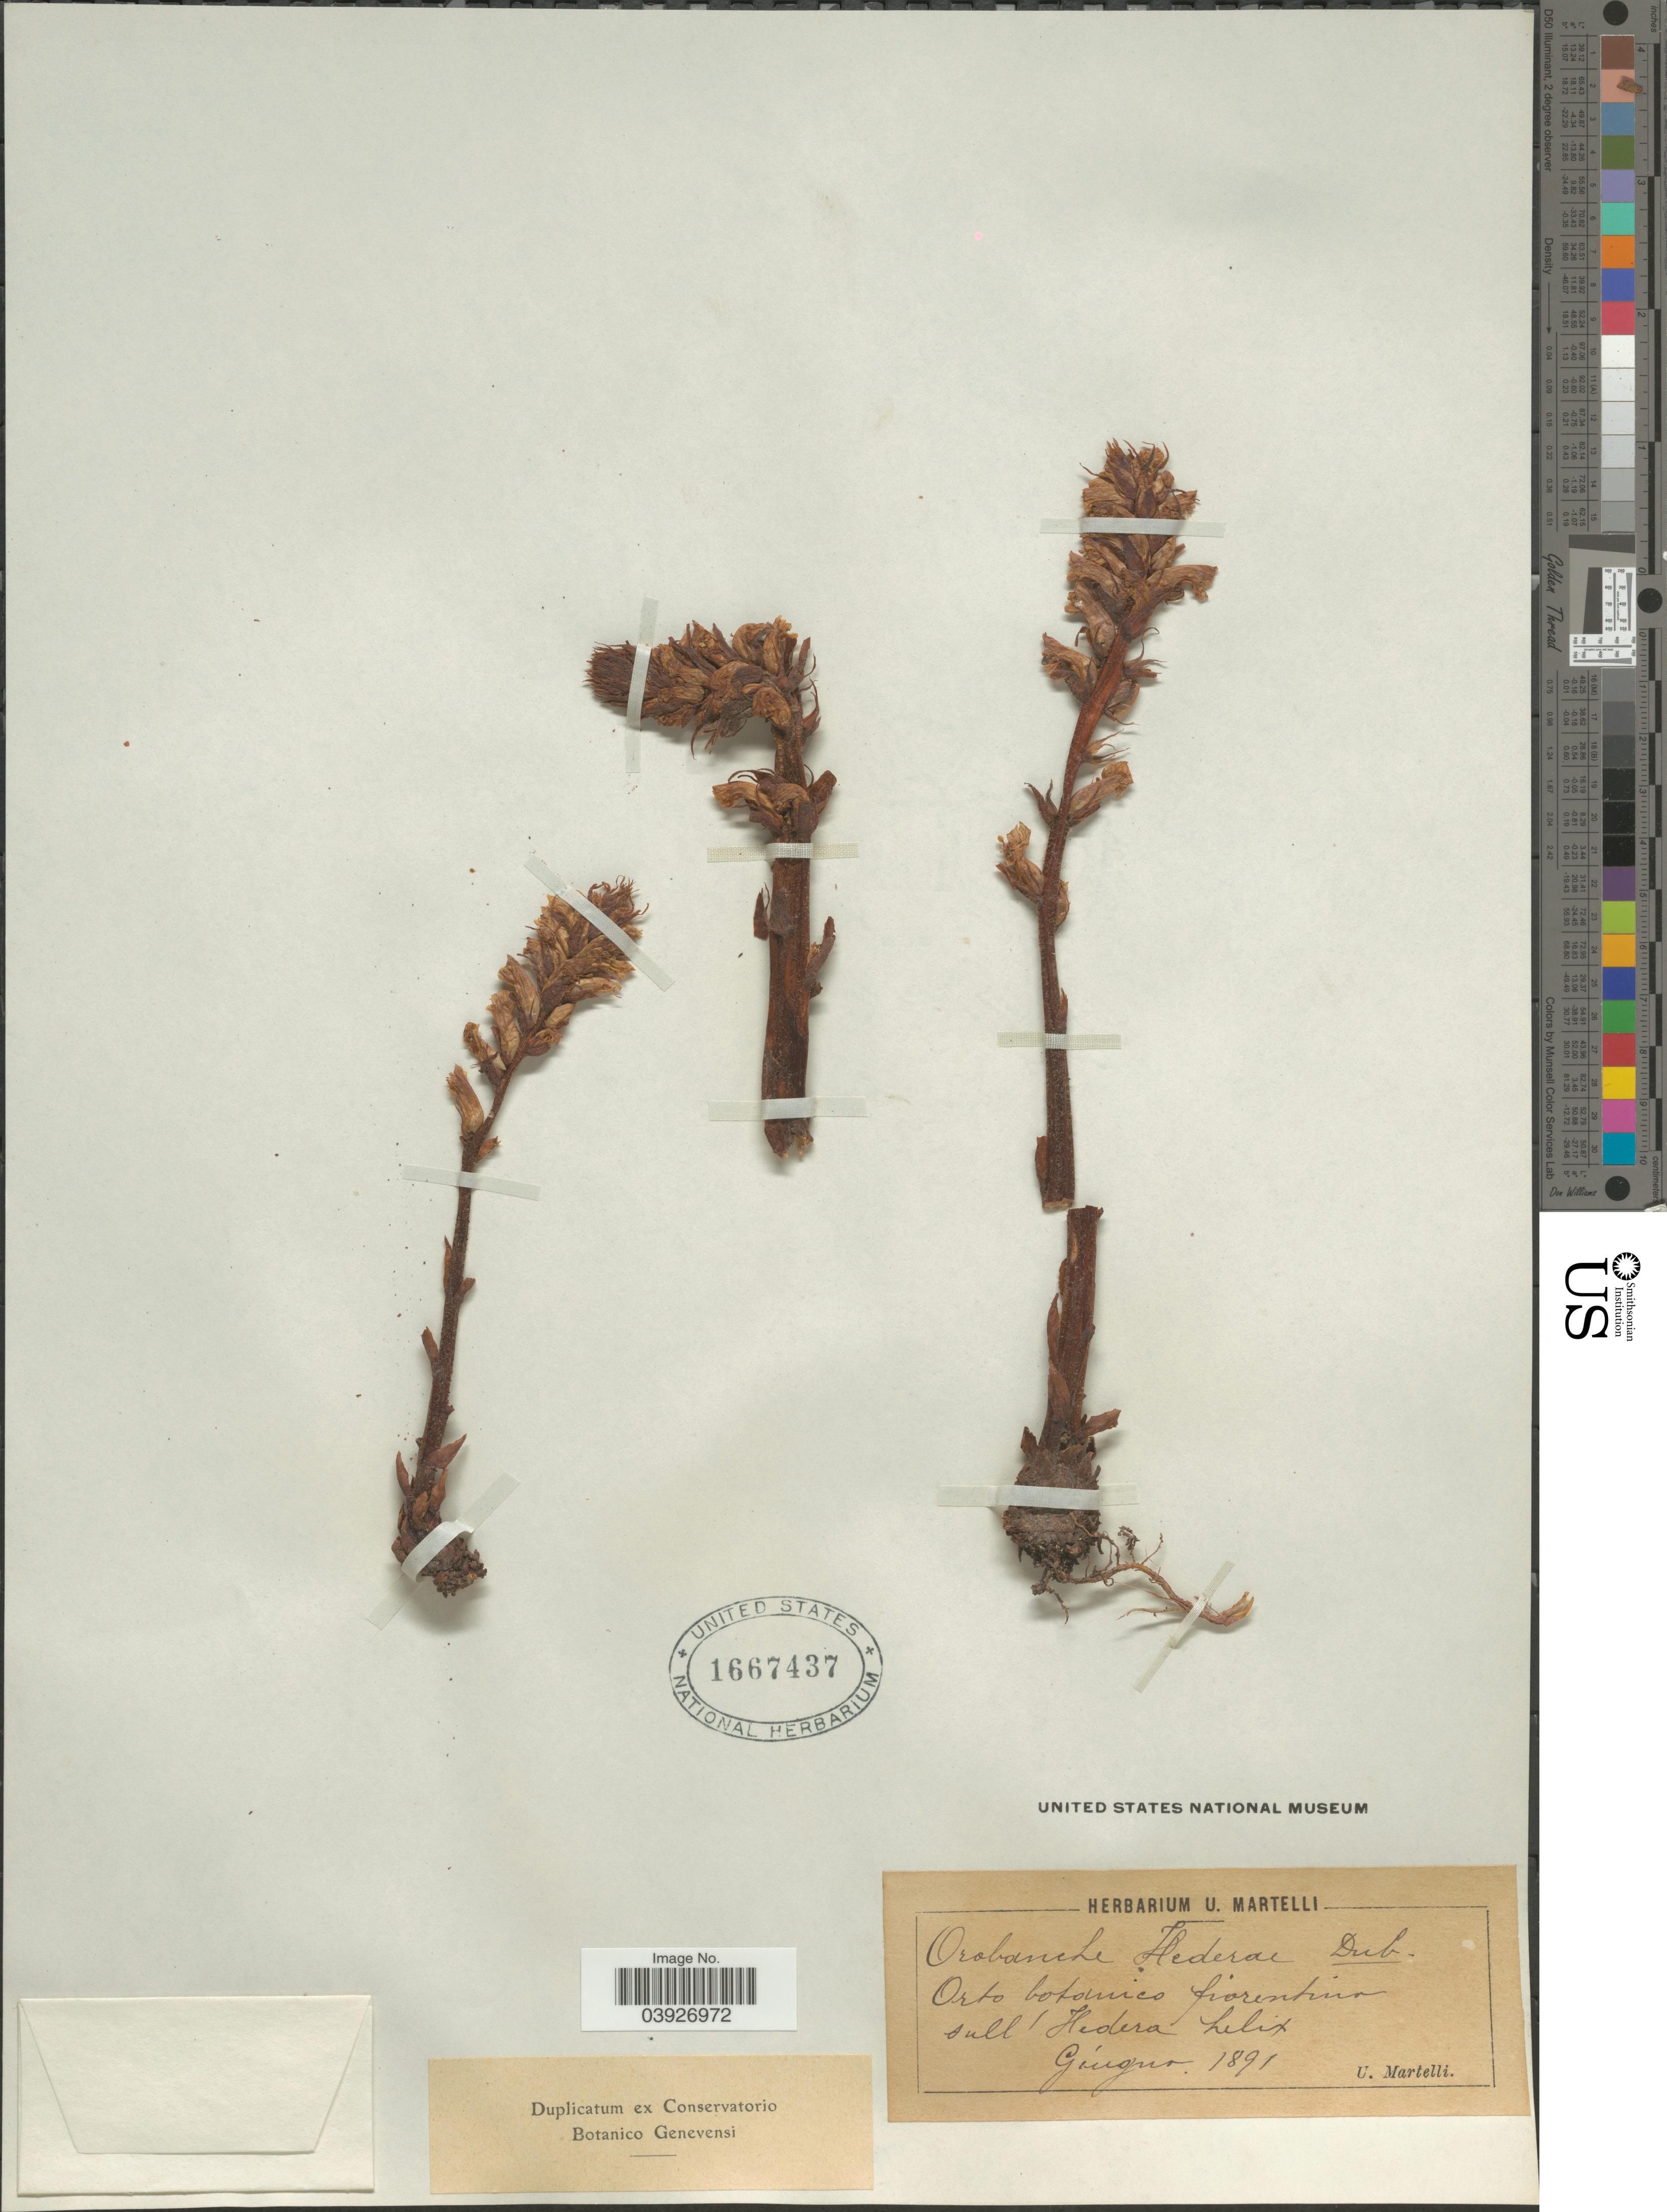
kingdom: Plantae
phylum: Tracheophyta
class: Magnoliopsida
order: Lamiales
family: Orobanchaceae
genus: Orobanche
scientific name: Orobanche hederae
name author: Duby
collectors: U. Martelli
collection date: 1891-06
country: Italy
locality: Orto botanico fiorentina sull. Hedera helix.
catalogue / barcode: US 1667437